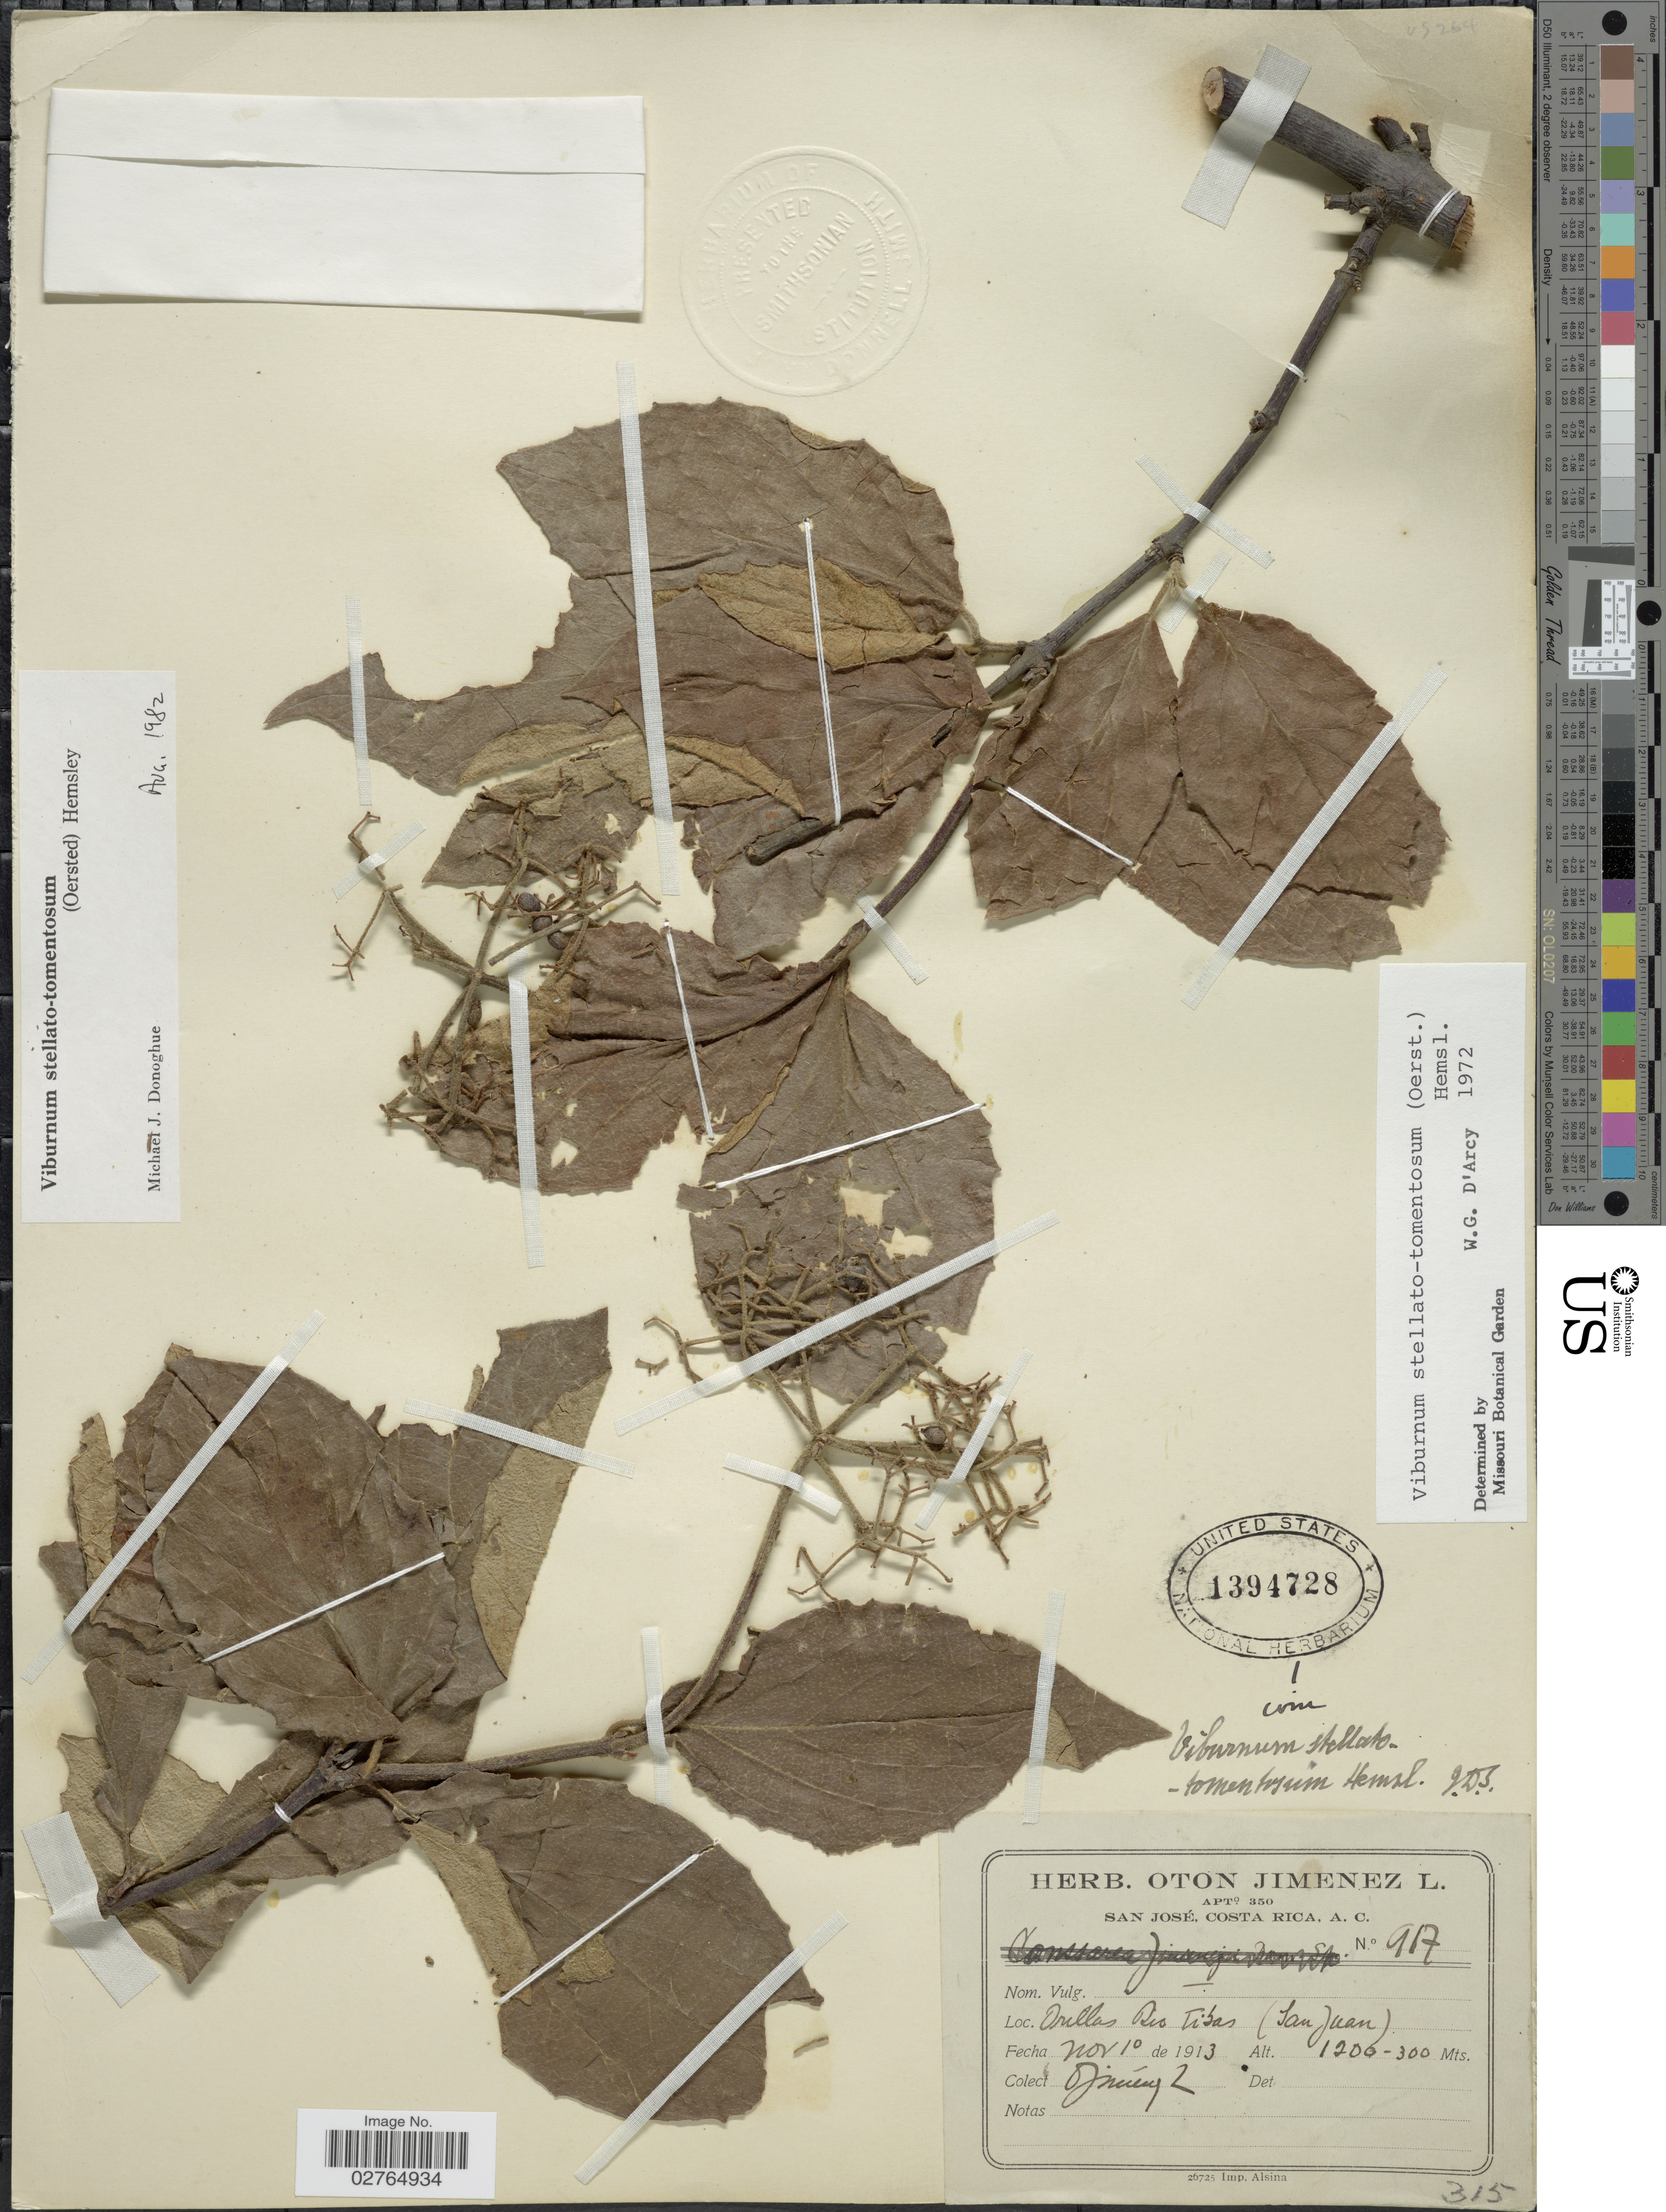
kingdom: Plantae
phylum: Tracheophyta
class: Magnoliopsida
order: Dipsacales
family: Viburnaceae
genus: Viburnum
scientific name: Viburnum stellatotomentosum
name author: (Oerst.) Hemsl.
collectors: O. Jiménez L.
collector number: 917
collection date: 1913-11-01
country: Costa Rica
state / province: San José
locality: Orillas Rio Tibas (San Juan)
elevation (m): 300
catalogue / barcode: US 1394728